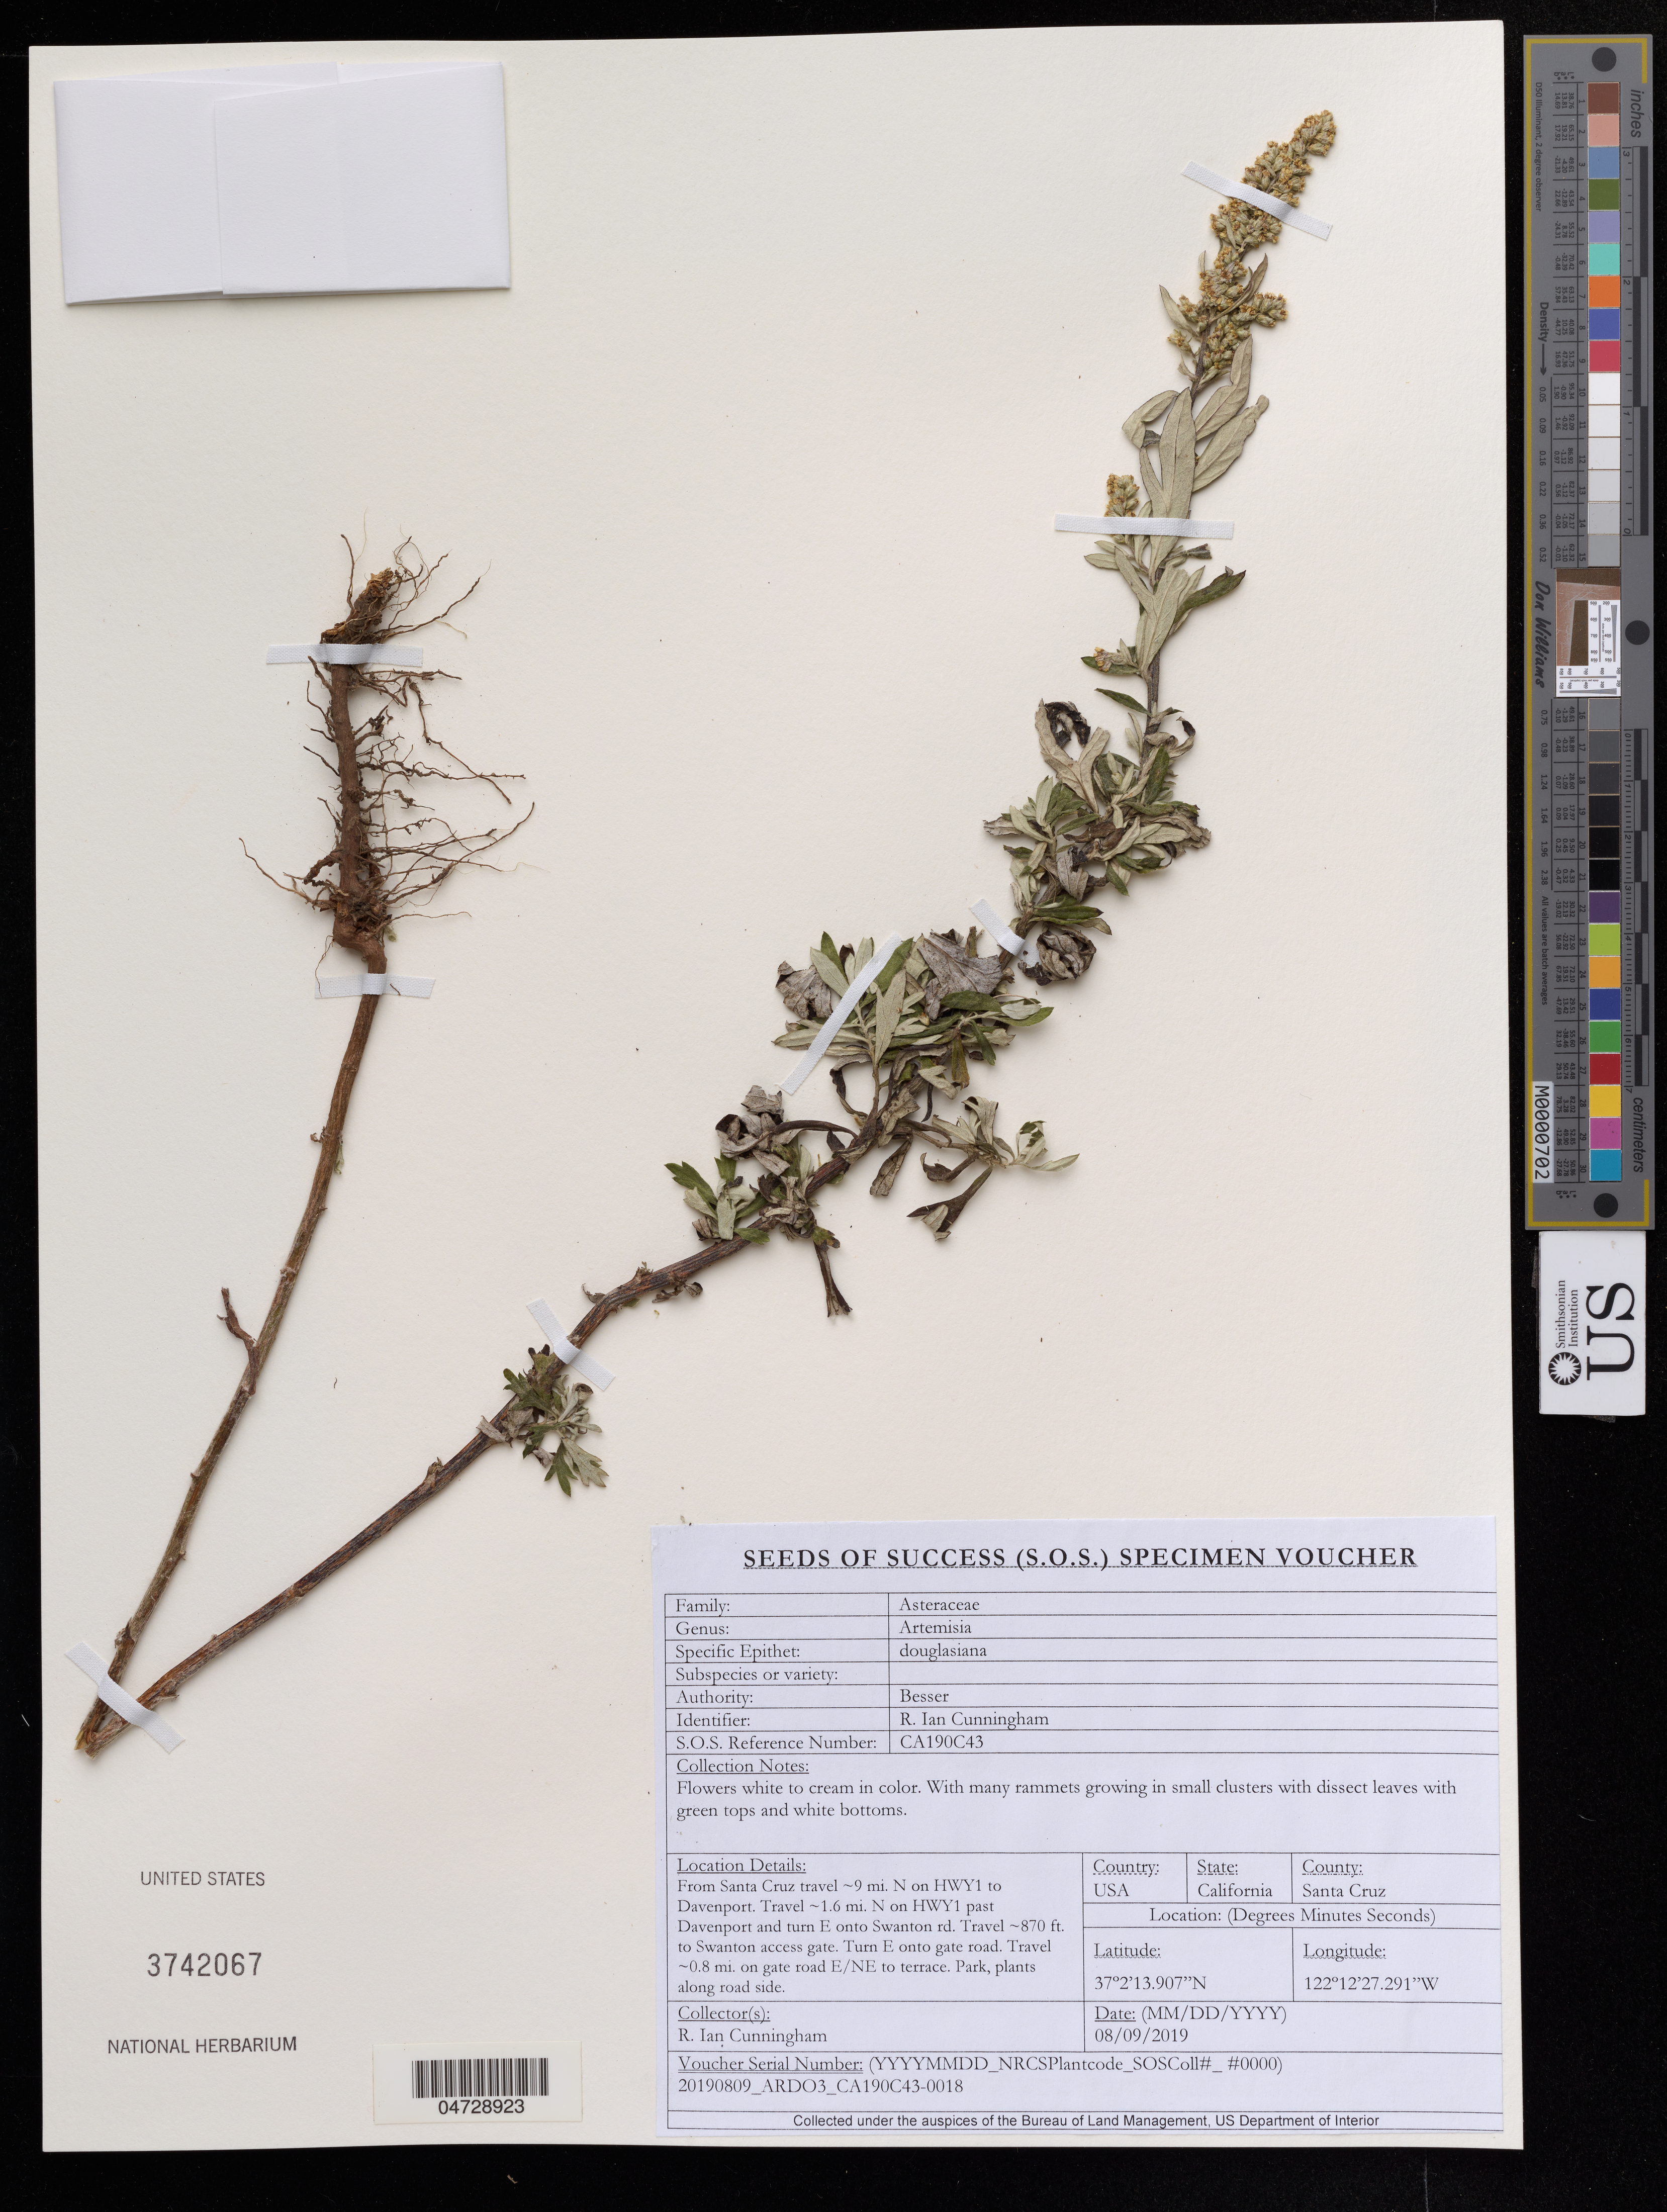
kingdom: Plantae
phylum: Tracheophyta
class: Magnoliopsida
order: Asterales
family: Asteraceae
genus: Artemisia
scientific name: Artemisia douglasiana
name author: Besser ex Hook.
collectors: R. Cunningham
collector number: CA190C43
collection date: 2019-08-09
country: United States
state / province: California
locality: From Santa Cruz travel - 9mi. N on Hwy1 to Davenport. Travel - 1.6mi. N on HWY1 past Davenport and turn E onto Swanton rd. Travel - 870 ft. to Swanton access gate. Turn E onto gate road. Travrl -0.8 mi. on gate road E/NE to terrace. Park, plants along road side.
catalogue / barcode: US 3742067